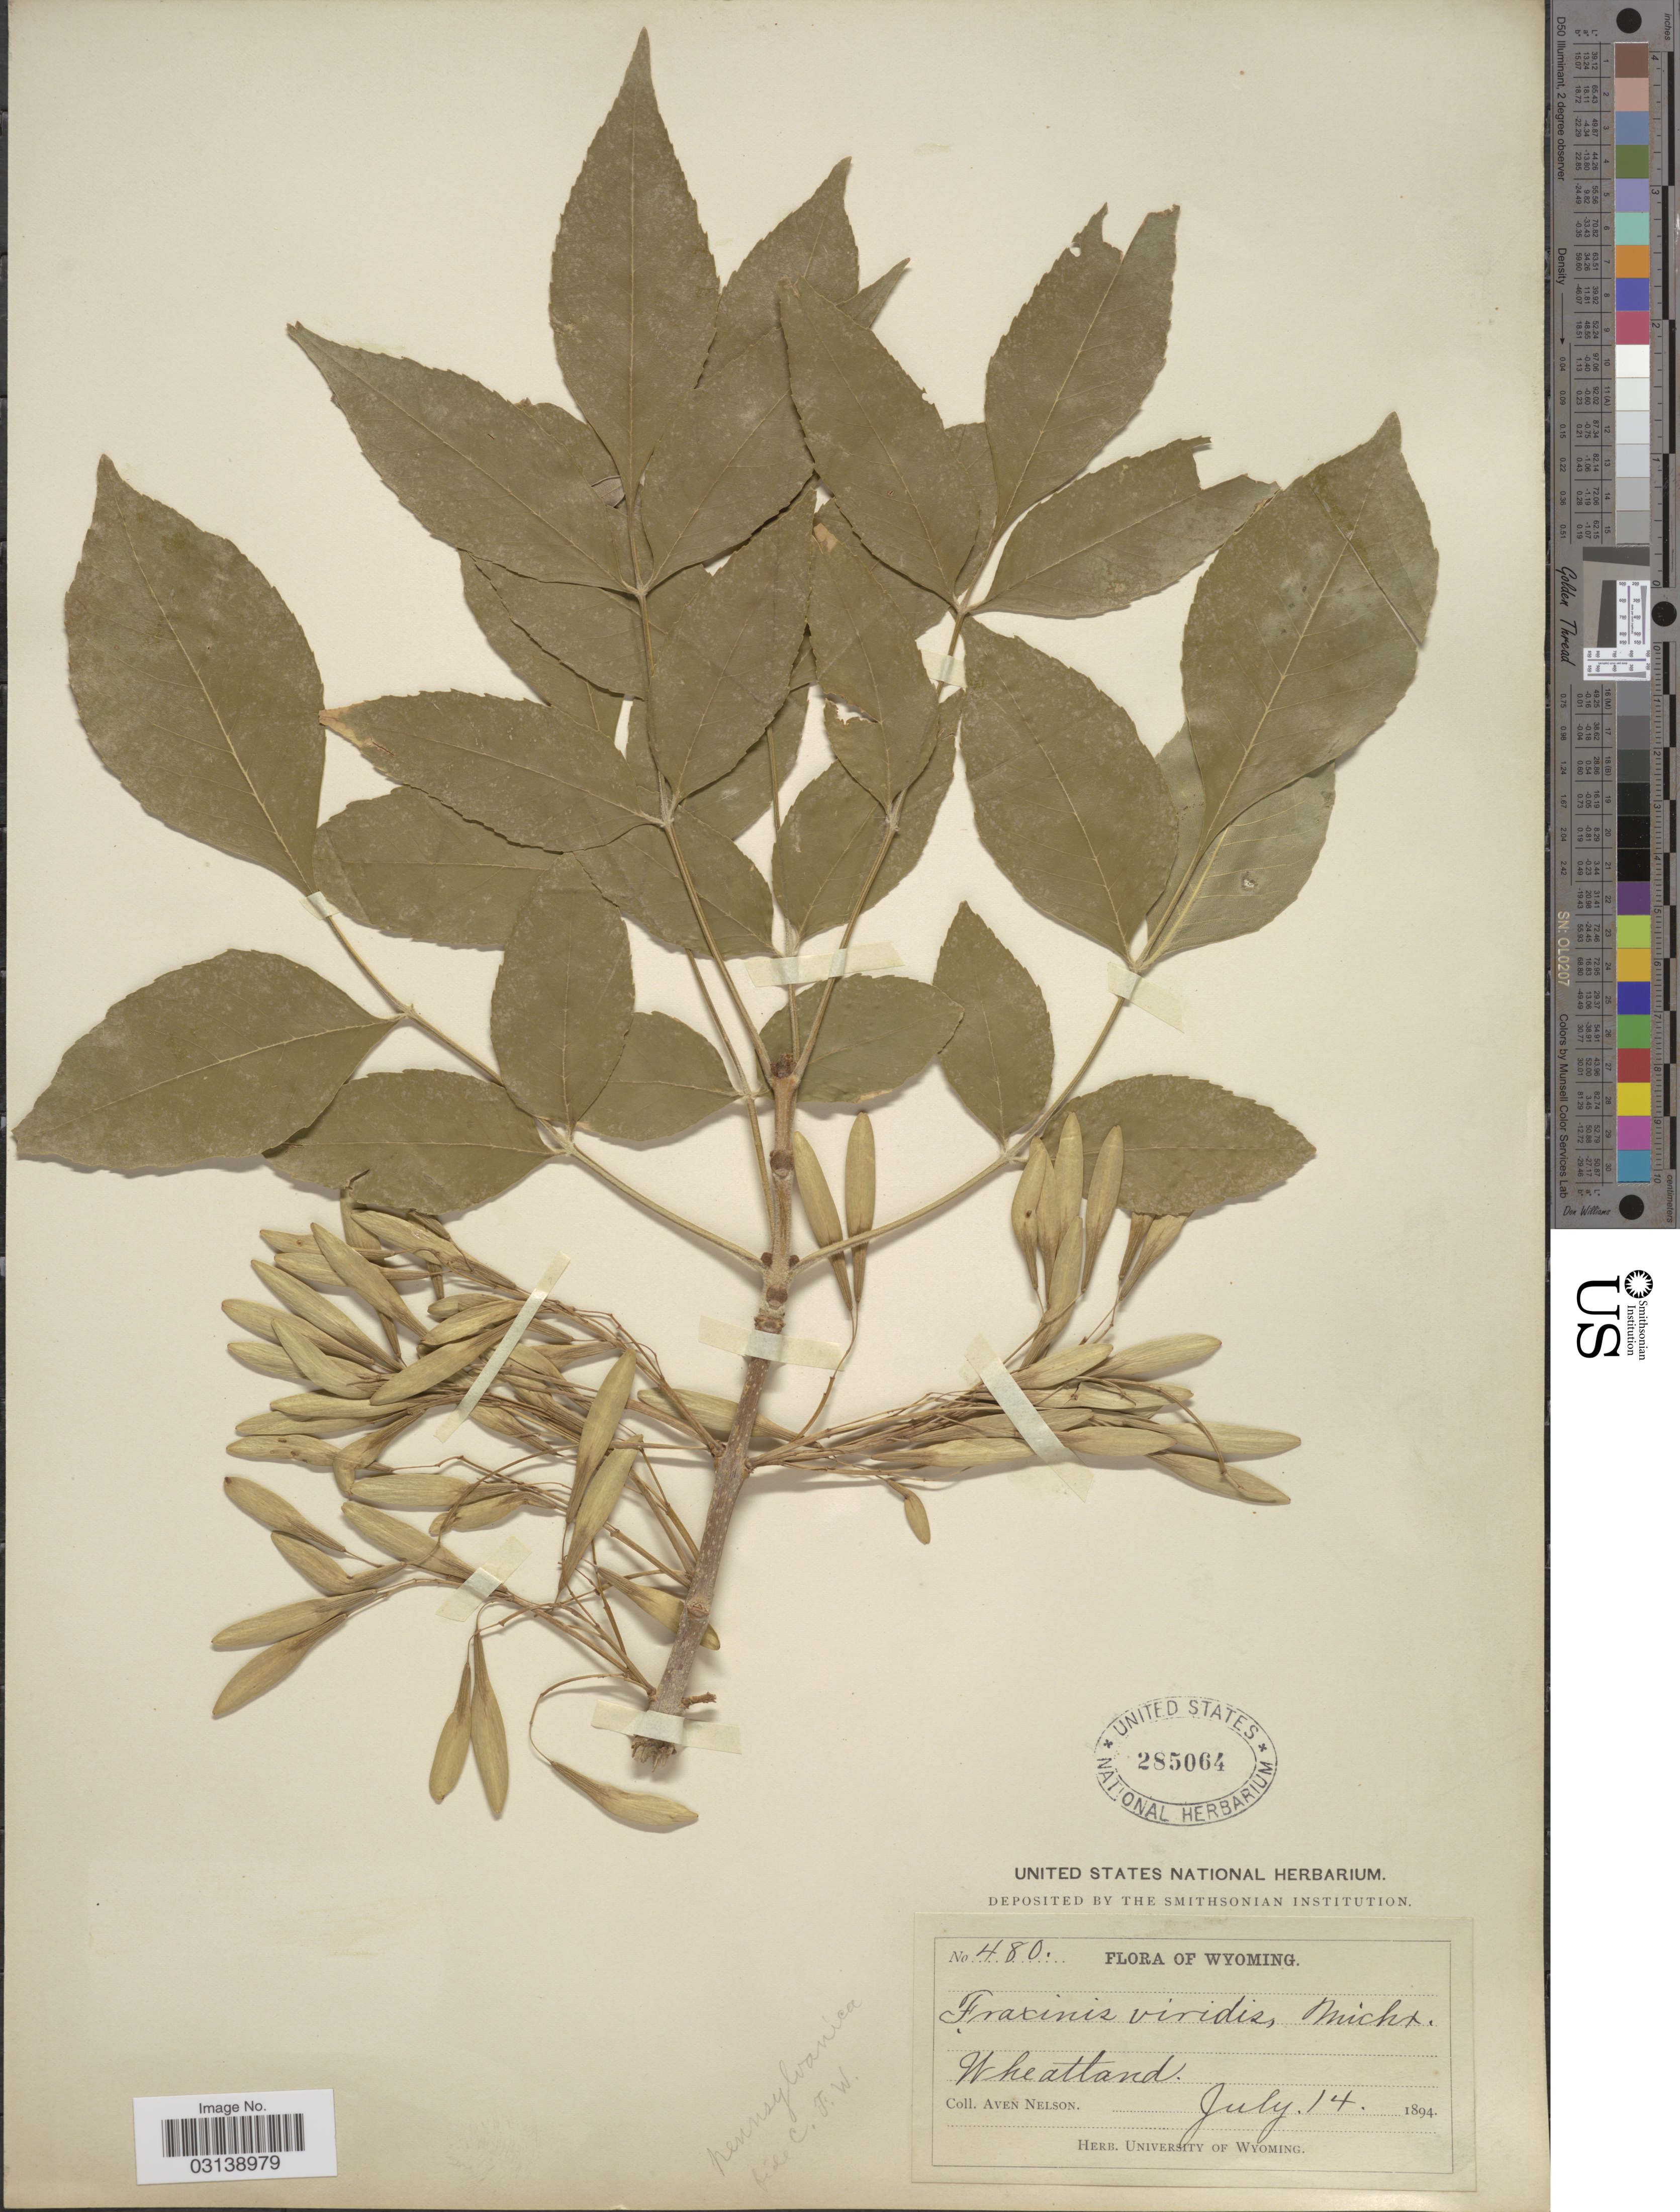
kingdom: Plantae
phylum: Tracheophyta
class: Magnoliopsida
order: Lamiales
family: Oleaceae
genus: Fraxinus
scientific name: Fraxinus pennsylvanica var. pubescens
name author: (Lam.) Lingelsh.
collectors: A. Nelson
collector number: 480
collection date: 1894-07-14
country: United States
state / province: Wyoming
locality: Wheatland,.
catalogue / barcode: US 285064